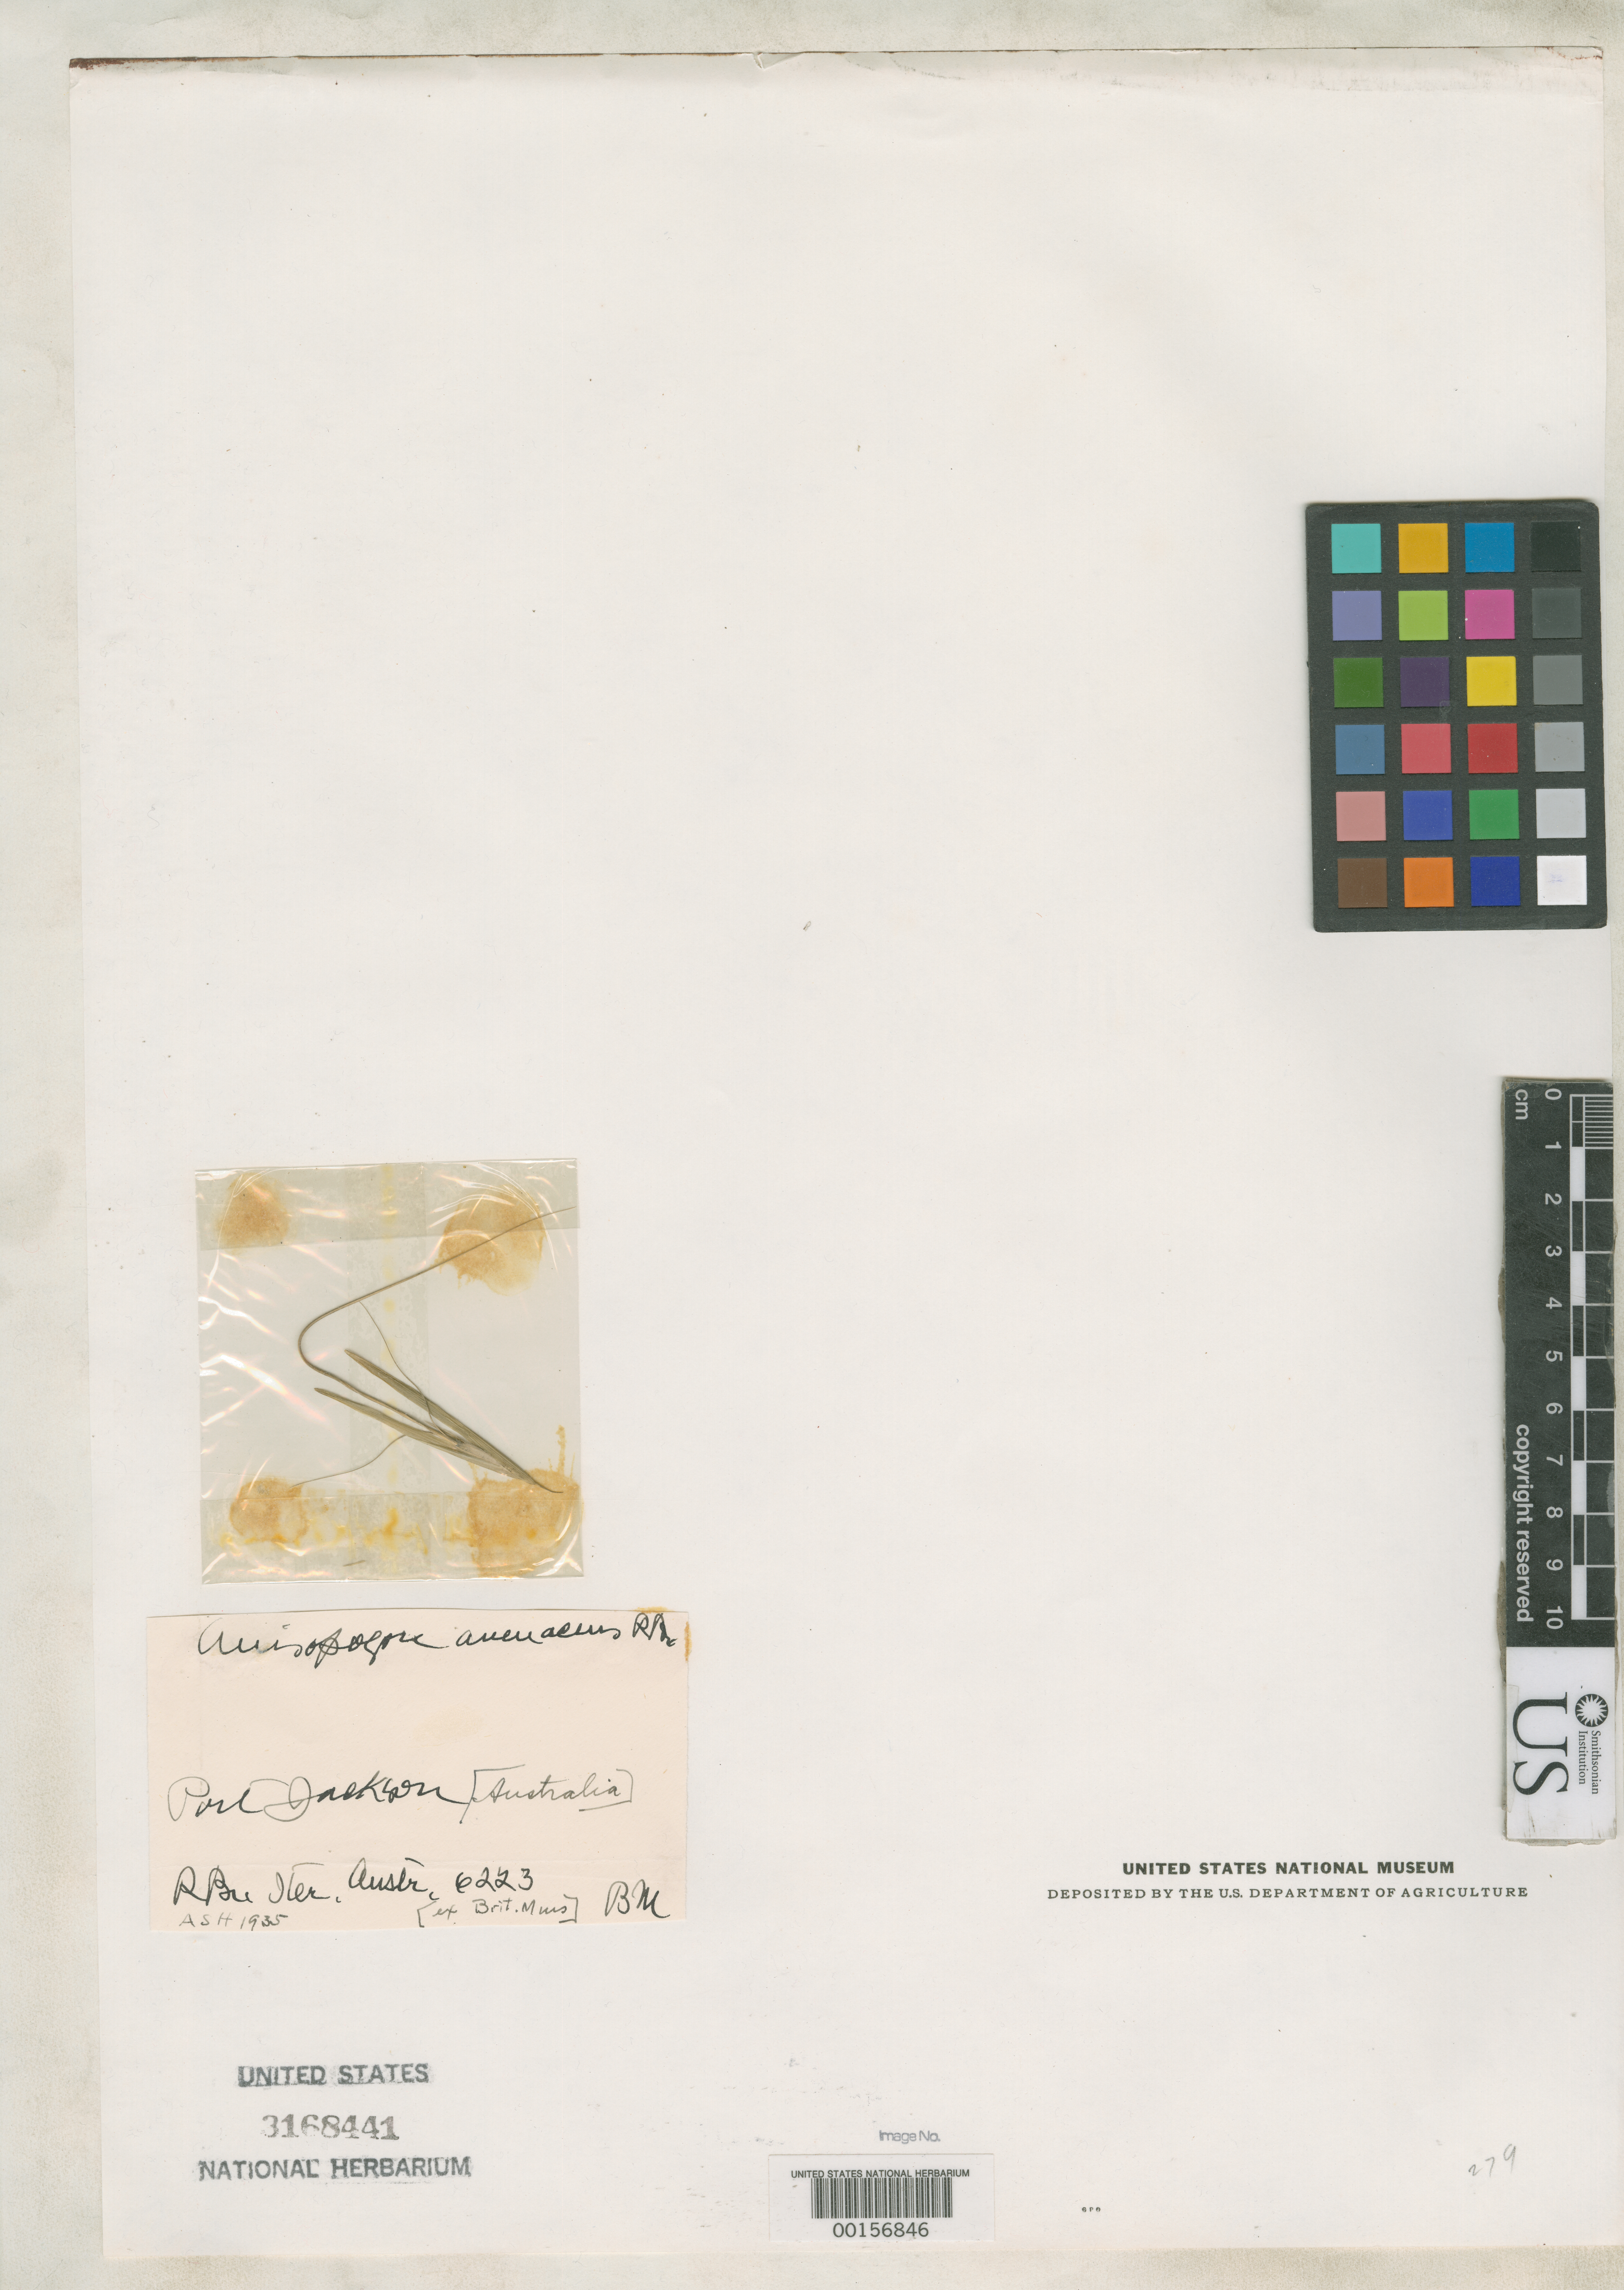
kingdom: Plantae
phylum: Tracheophyta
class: Liliopsida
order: Poales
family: Poaceae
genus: Anisopogon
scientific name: Anisopogon avenaceus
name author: R. Br.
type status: Type Fragment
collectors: W. T. Aiton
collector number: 6223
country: Australia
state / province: New South Wales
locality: Port Jackson, Hunter's River, Coal River.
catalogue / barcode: US 3168441